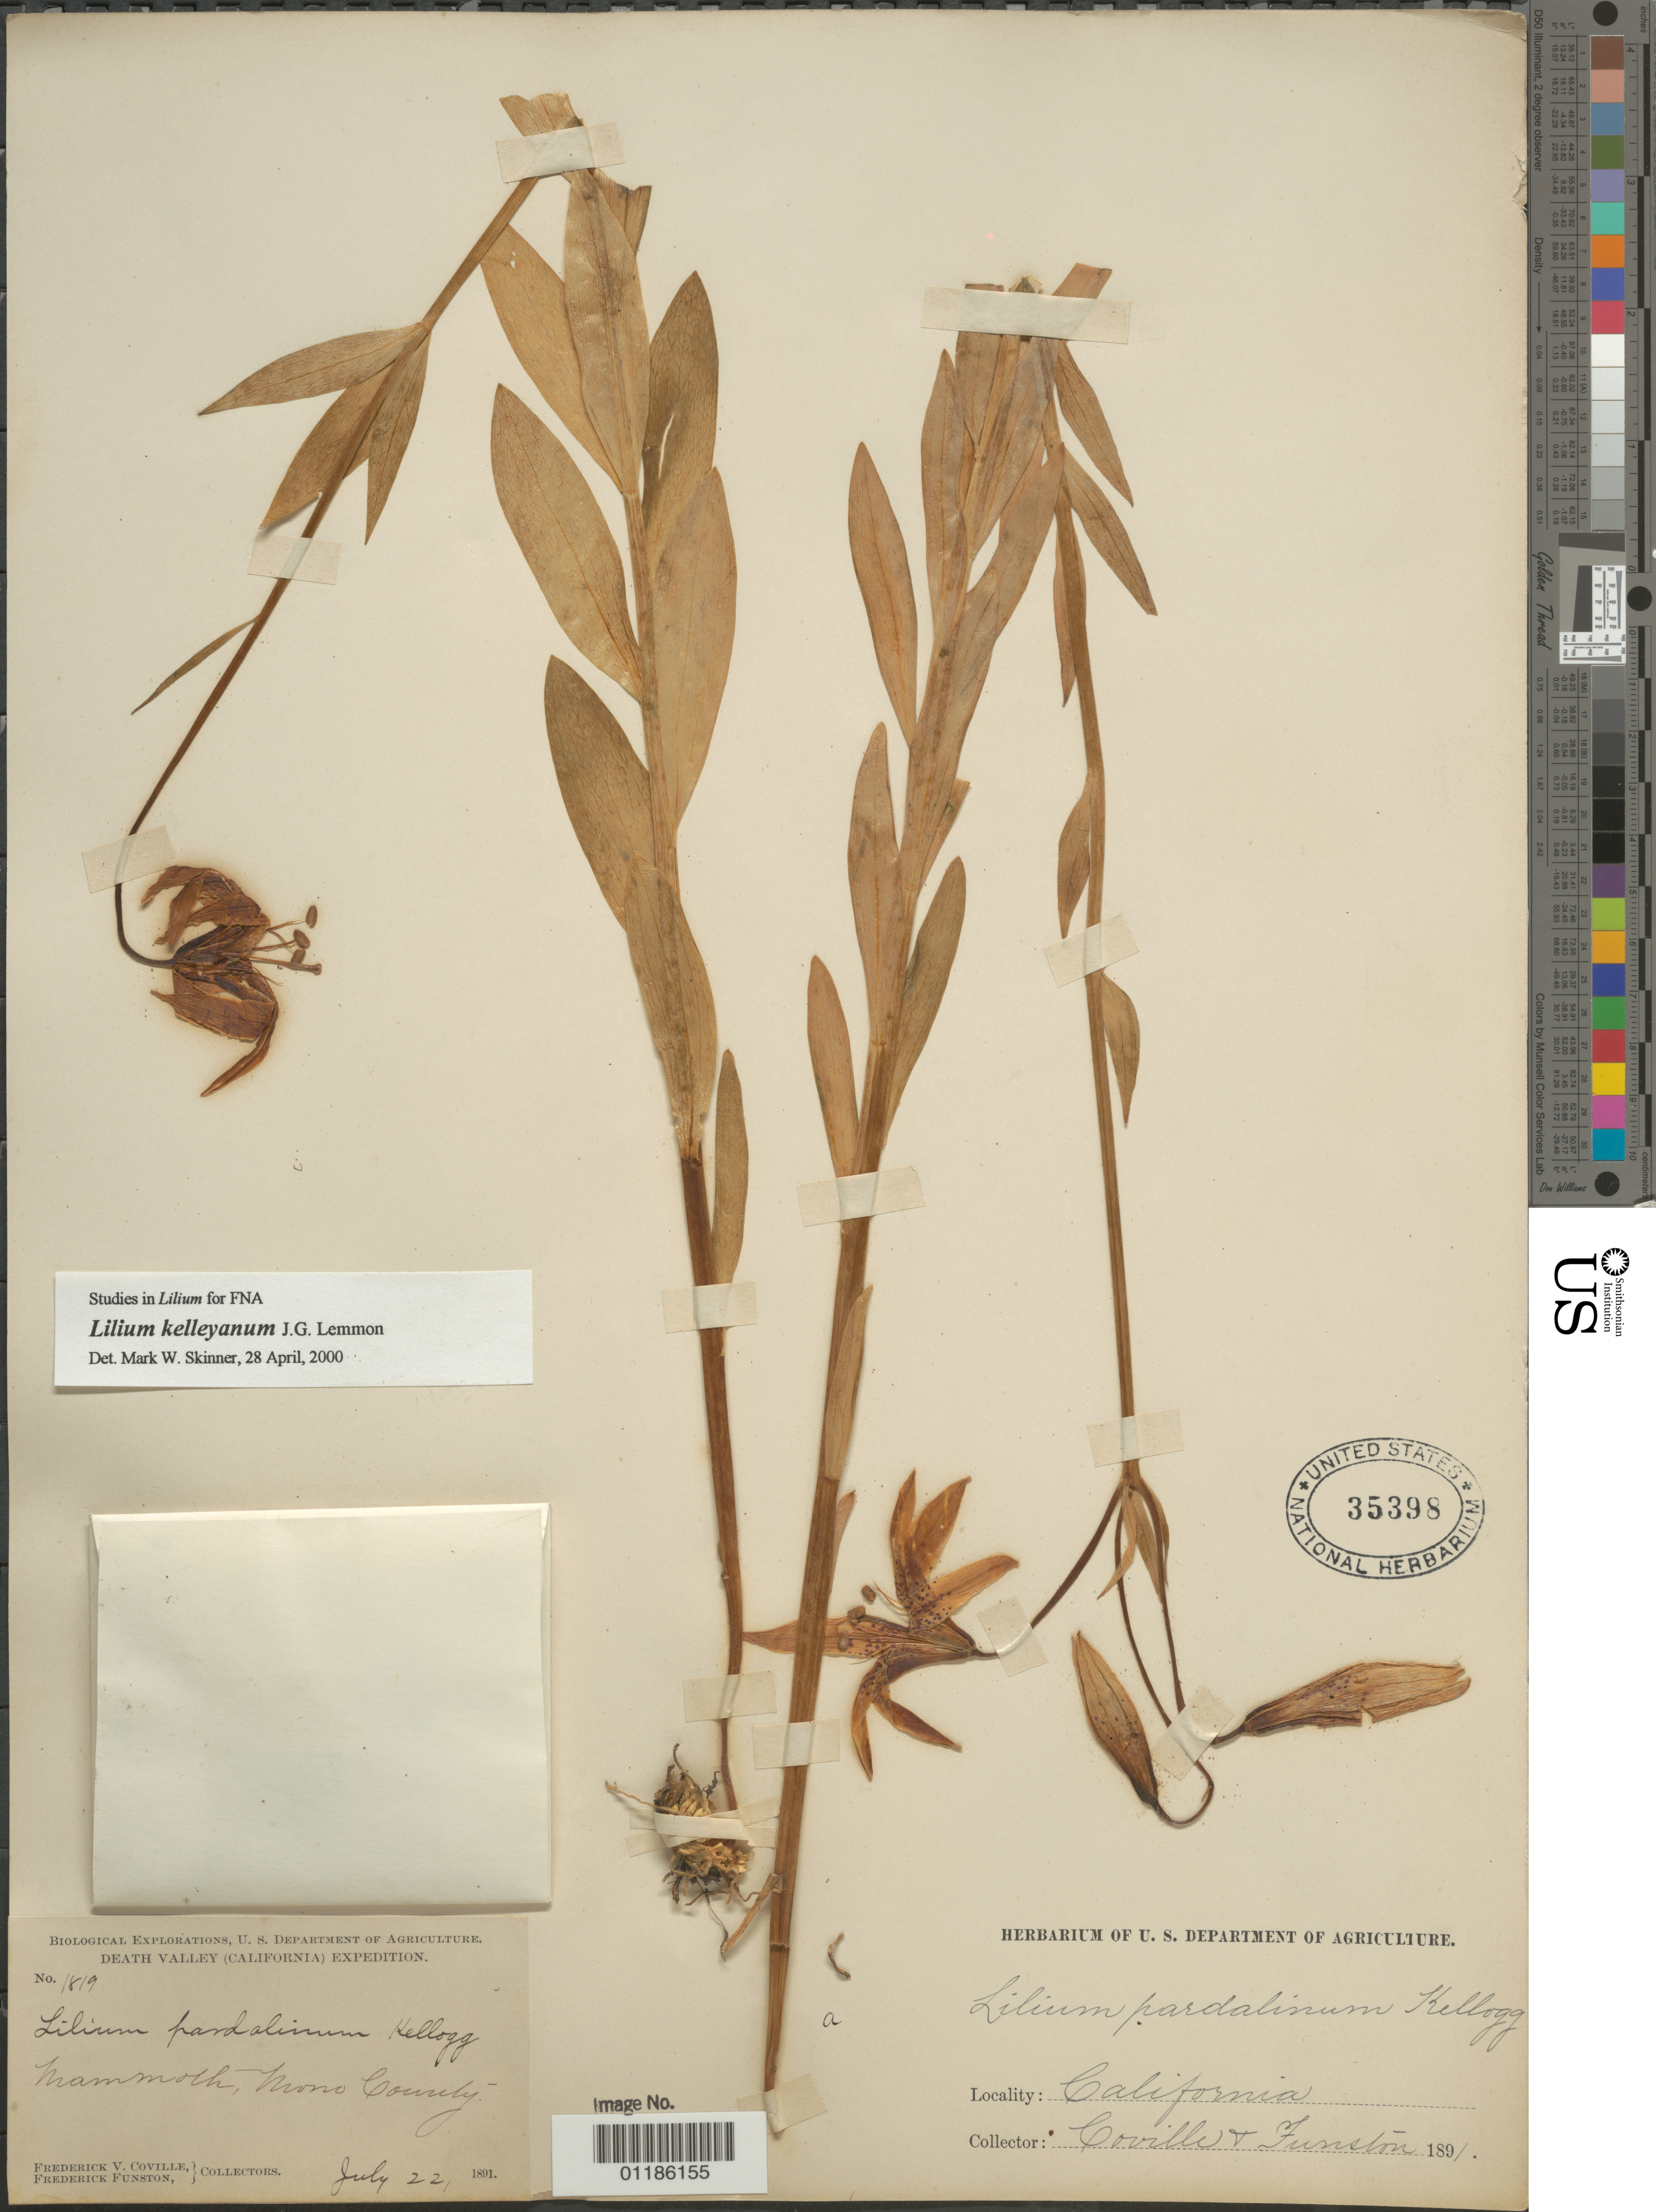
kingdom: Plantae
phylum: Tracheophyta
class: Liliopsida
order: Liliales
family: Liliaceae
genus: Lilium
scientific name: Lilium kelleyanum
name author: Lemmon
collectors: F. V. Coville & F. Funston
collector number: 1819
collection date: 1891-07-22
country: United States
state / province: California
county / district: Mono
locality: Mammoth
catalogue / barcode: US 35398